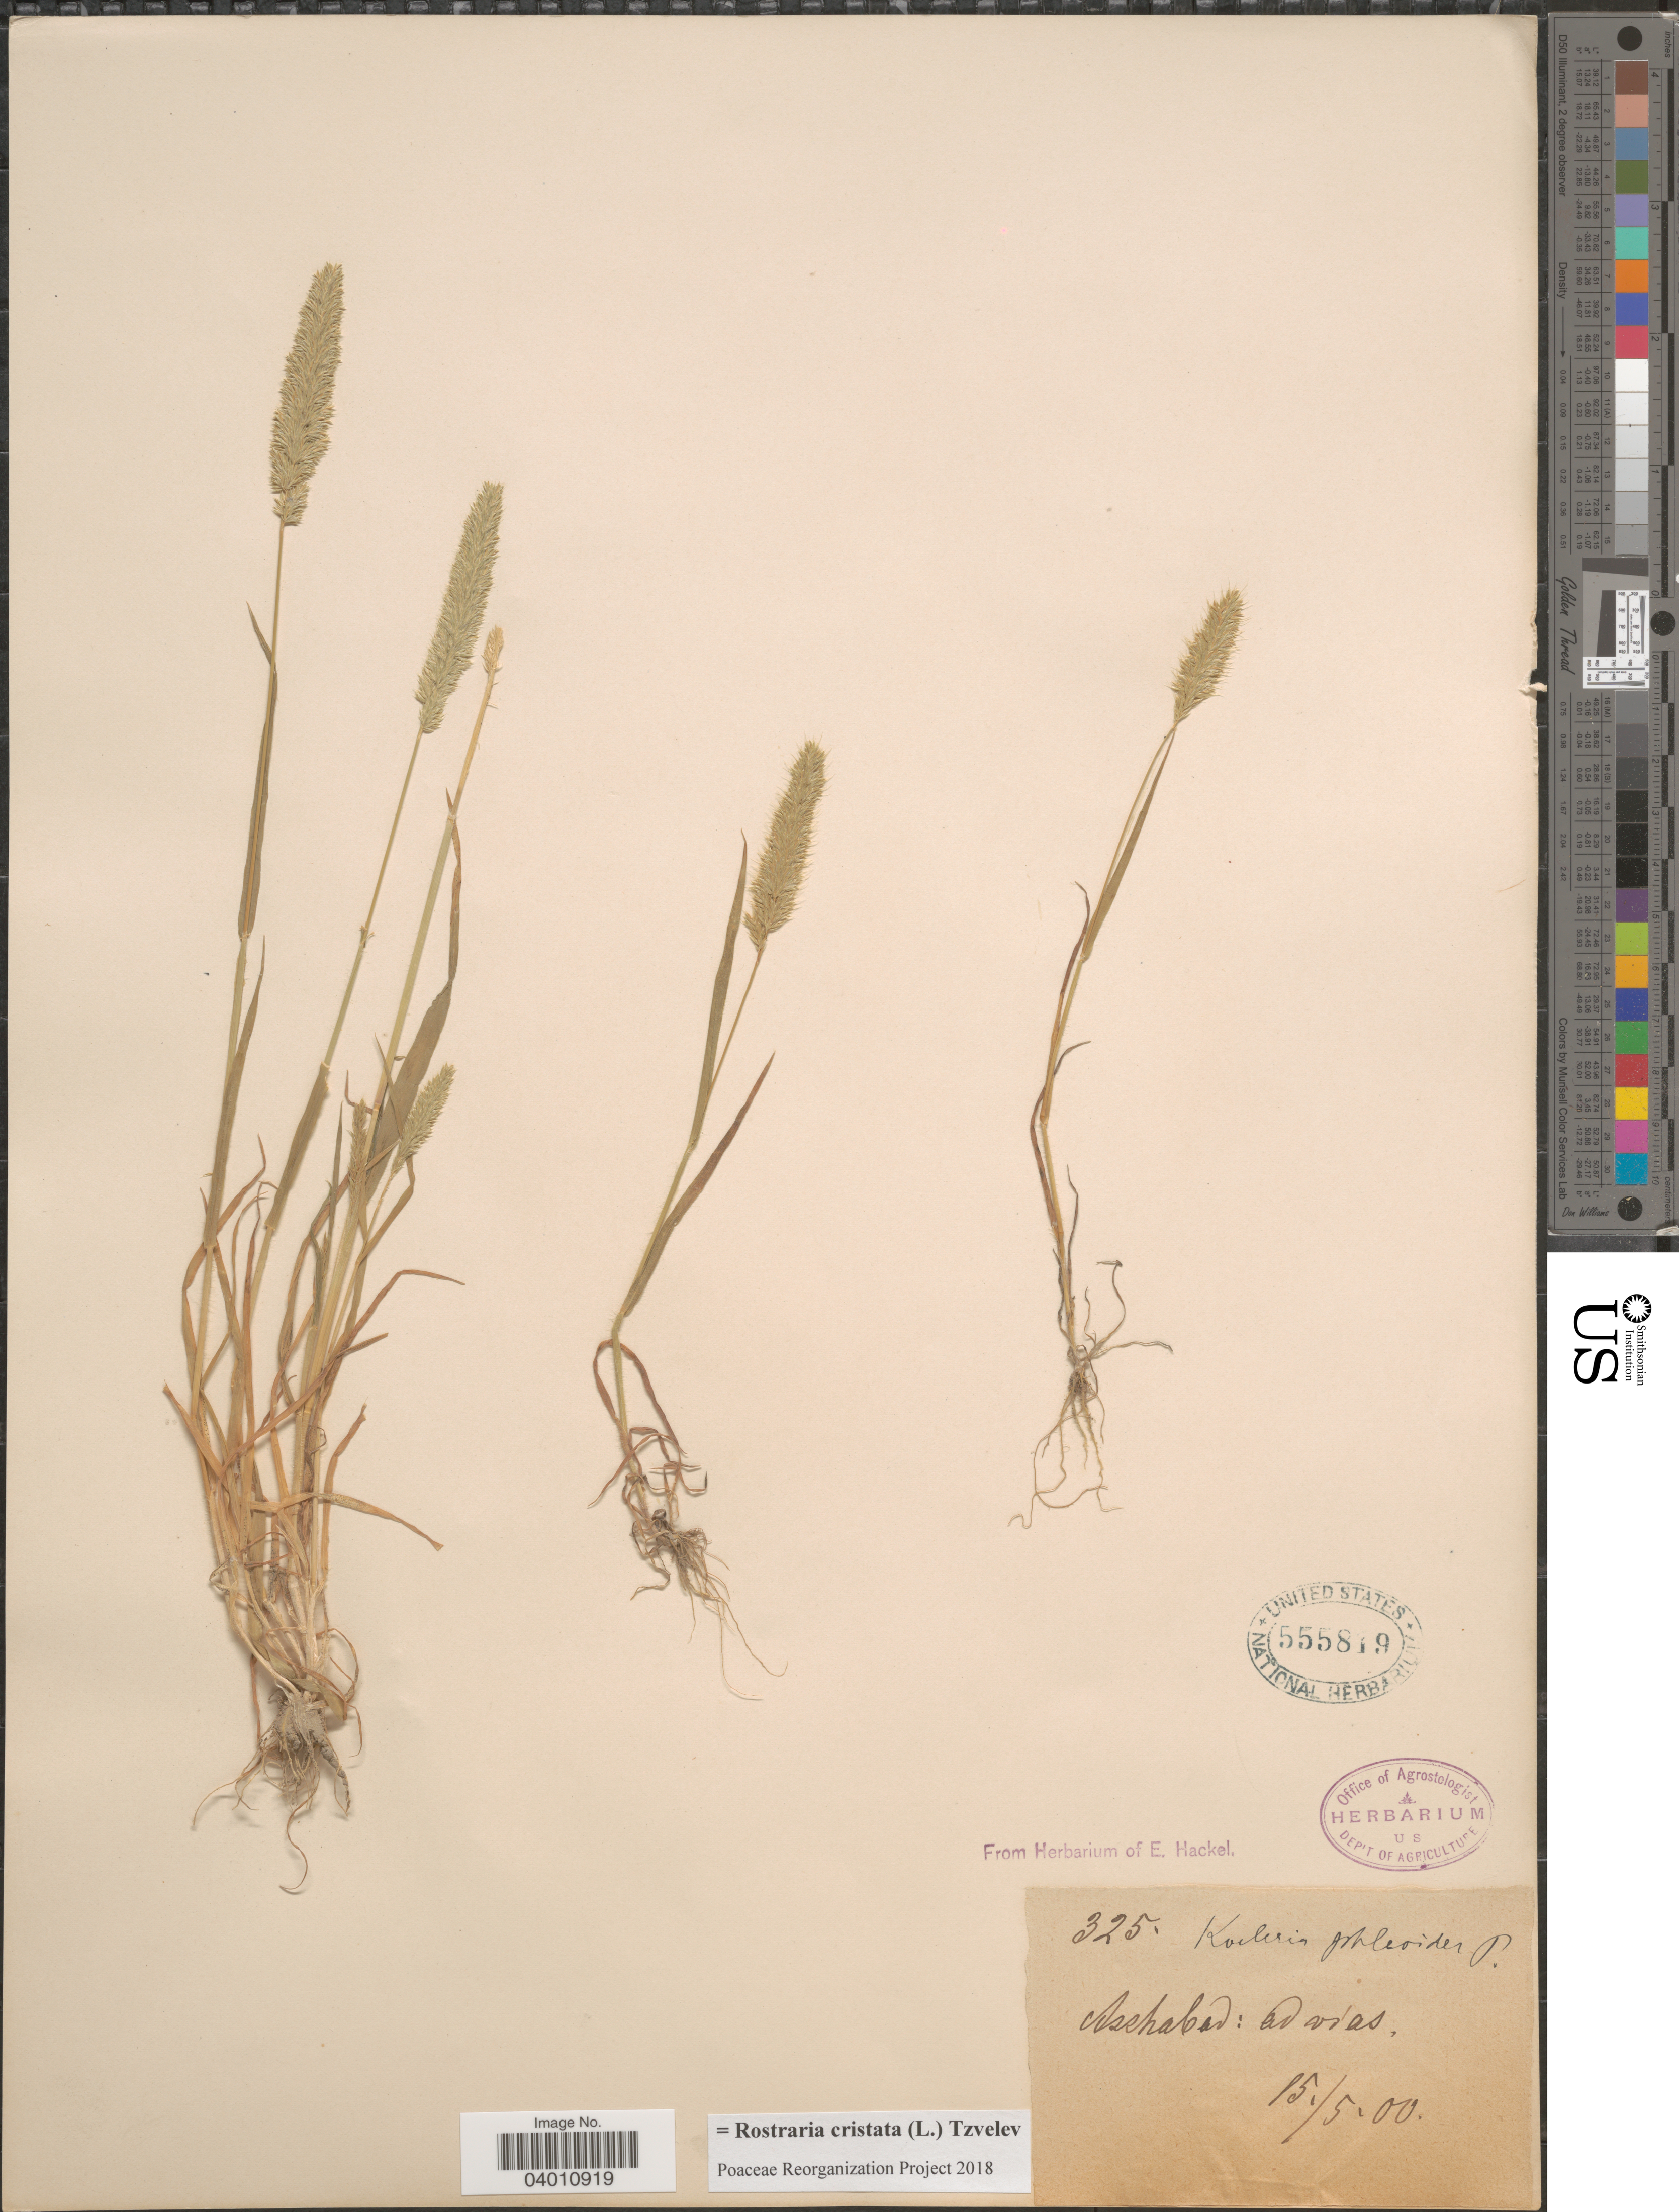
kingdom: Plantae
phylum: Tracheophyta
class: Liliopsida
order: Poales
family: Poaceae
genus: Rostraria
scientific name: Rostraria cristata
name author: (L.) Tzvelev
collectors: ex herb. E. Hackel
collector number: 325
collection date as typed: Transcribed d/m/y: 15/5/0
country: Turkmenistan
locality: Aschabad: ad vias.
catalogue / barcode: US 555819